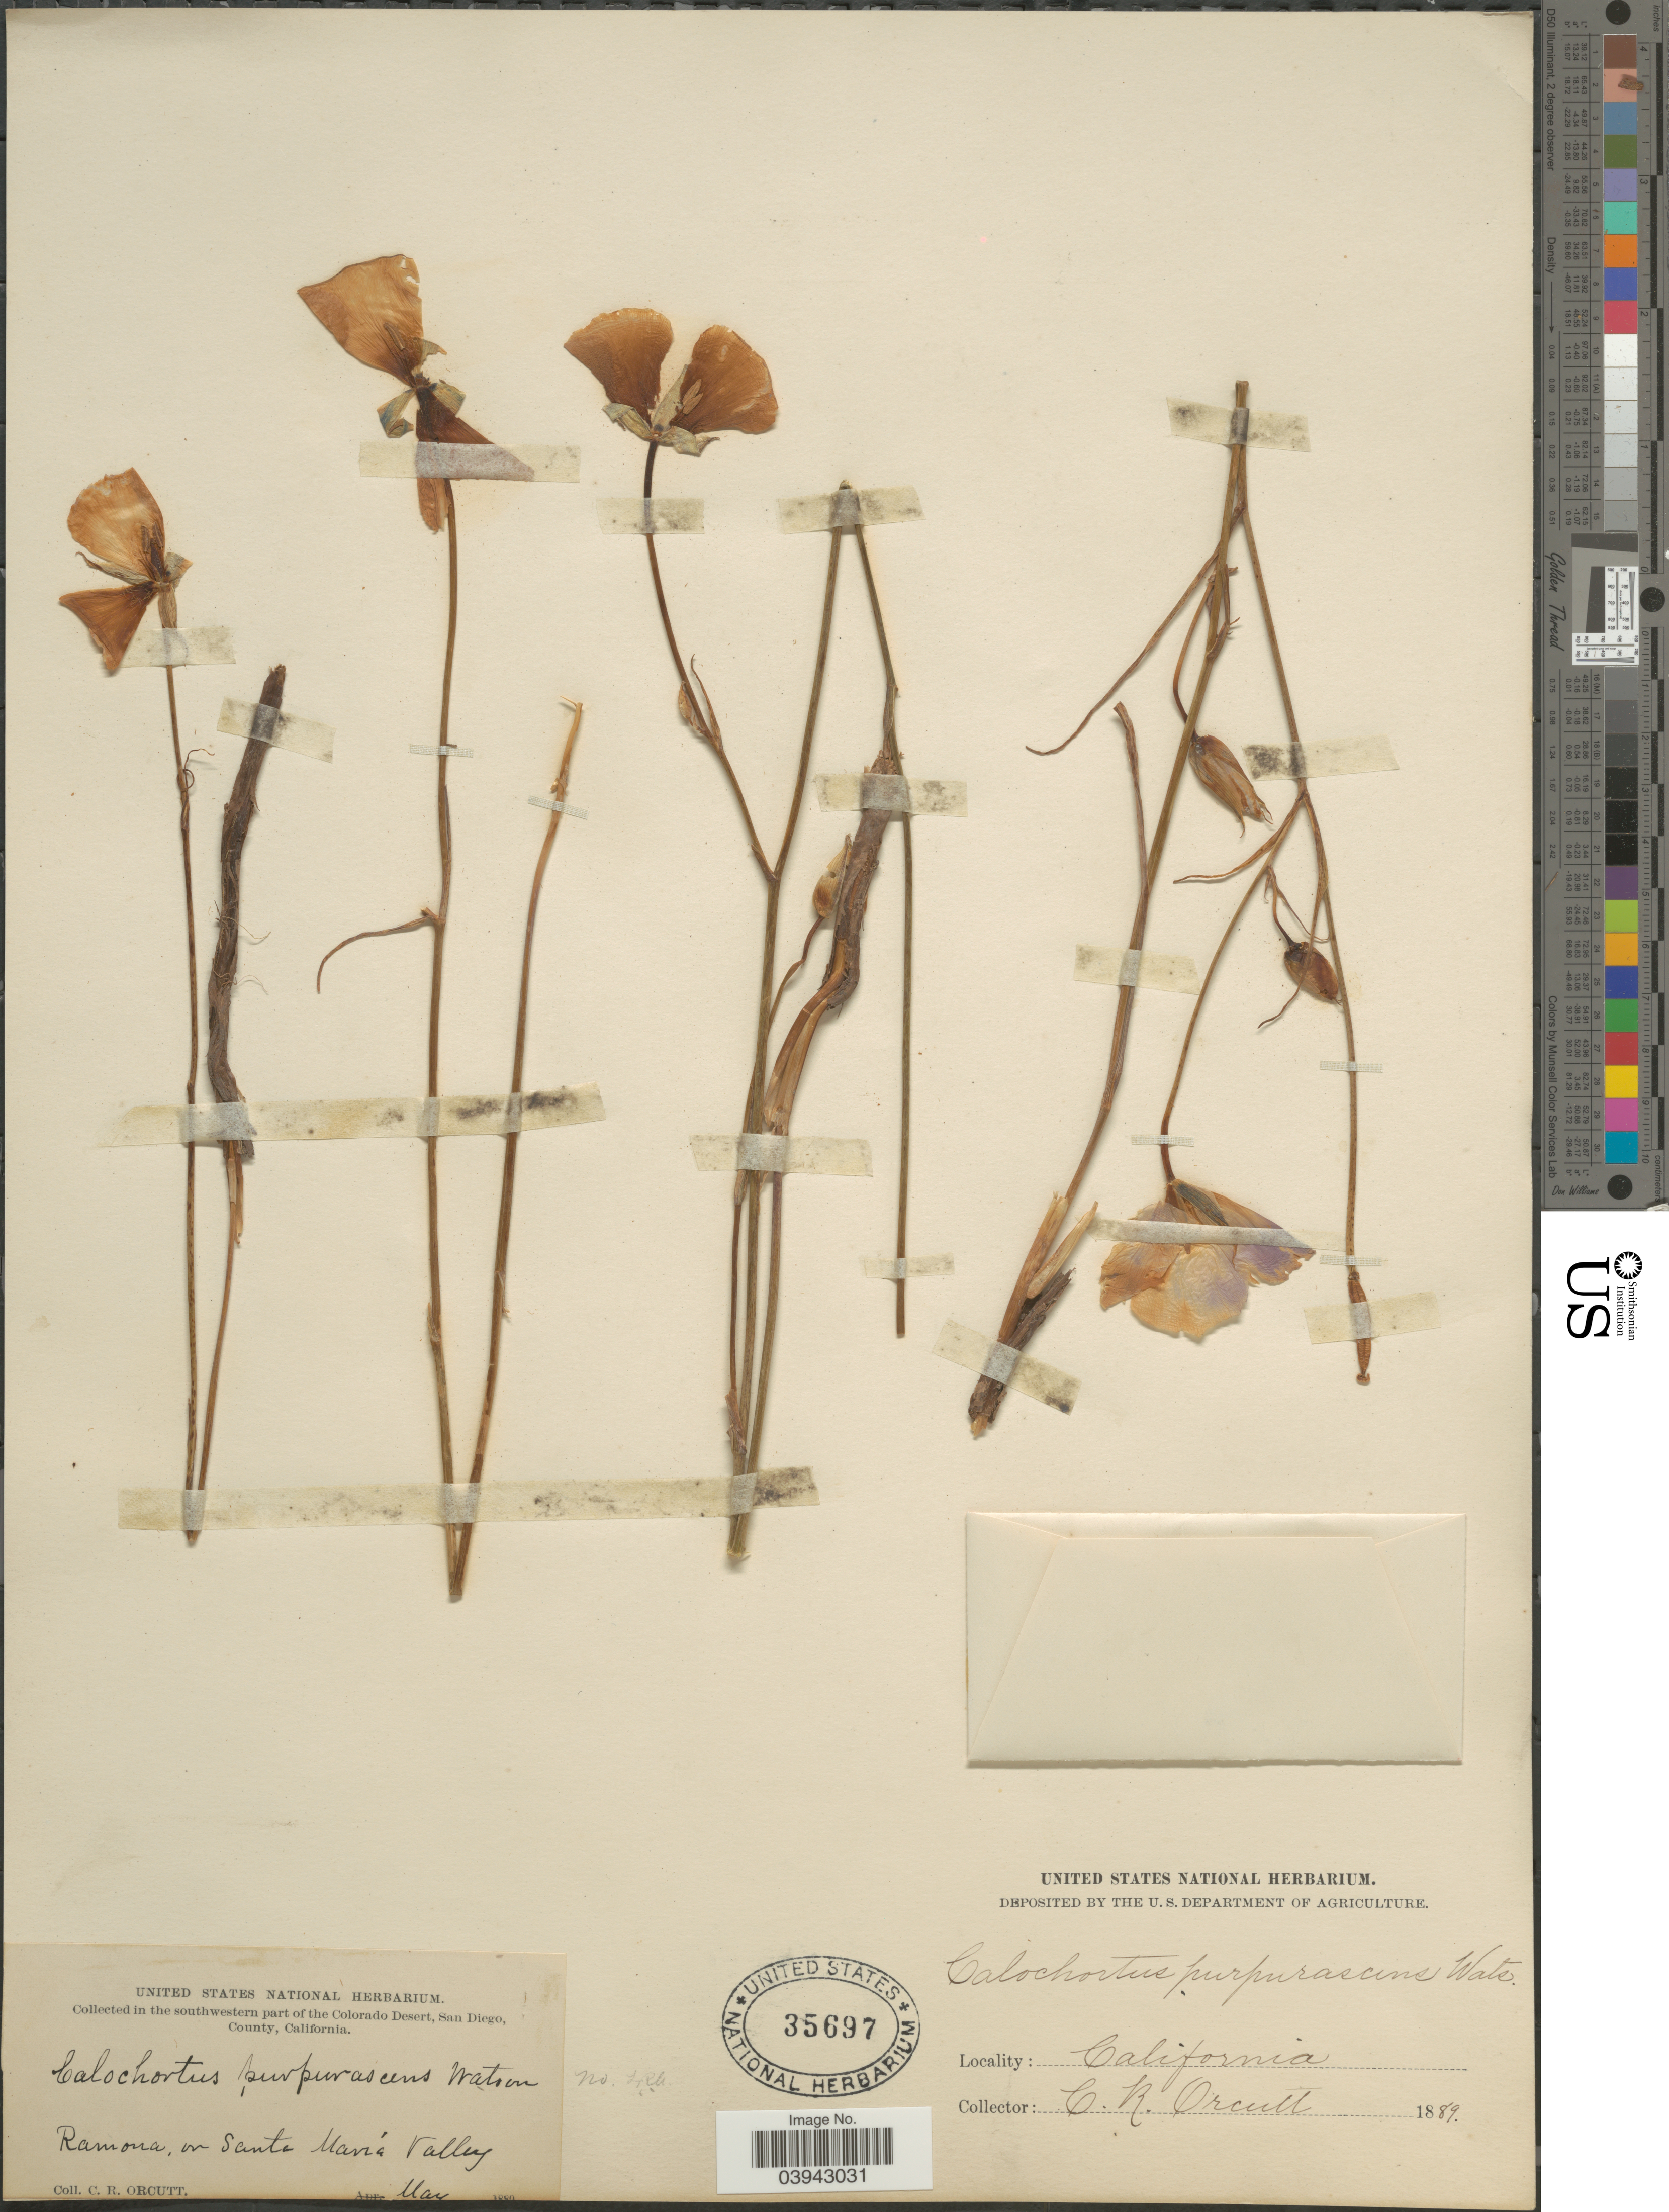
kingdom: Plantae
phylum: Tracheophyta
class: Liliopsida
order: Liliales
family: Liliaceae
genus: Calochortus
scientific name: Calochortus splendens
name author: Douglas ex Benth.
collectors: C. R. Orcutt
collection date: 1889-05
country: United States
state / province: California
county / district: San Diego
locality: In the southwestern part of the Colorado Desert, San Diego, County. Ramona. on Santa Maria Valley.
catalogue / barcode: US 35697